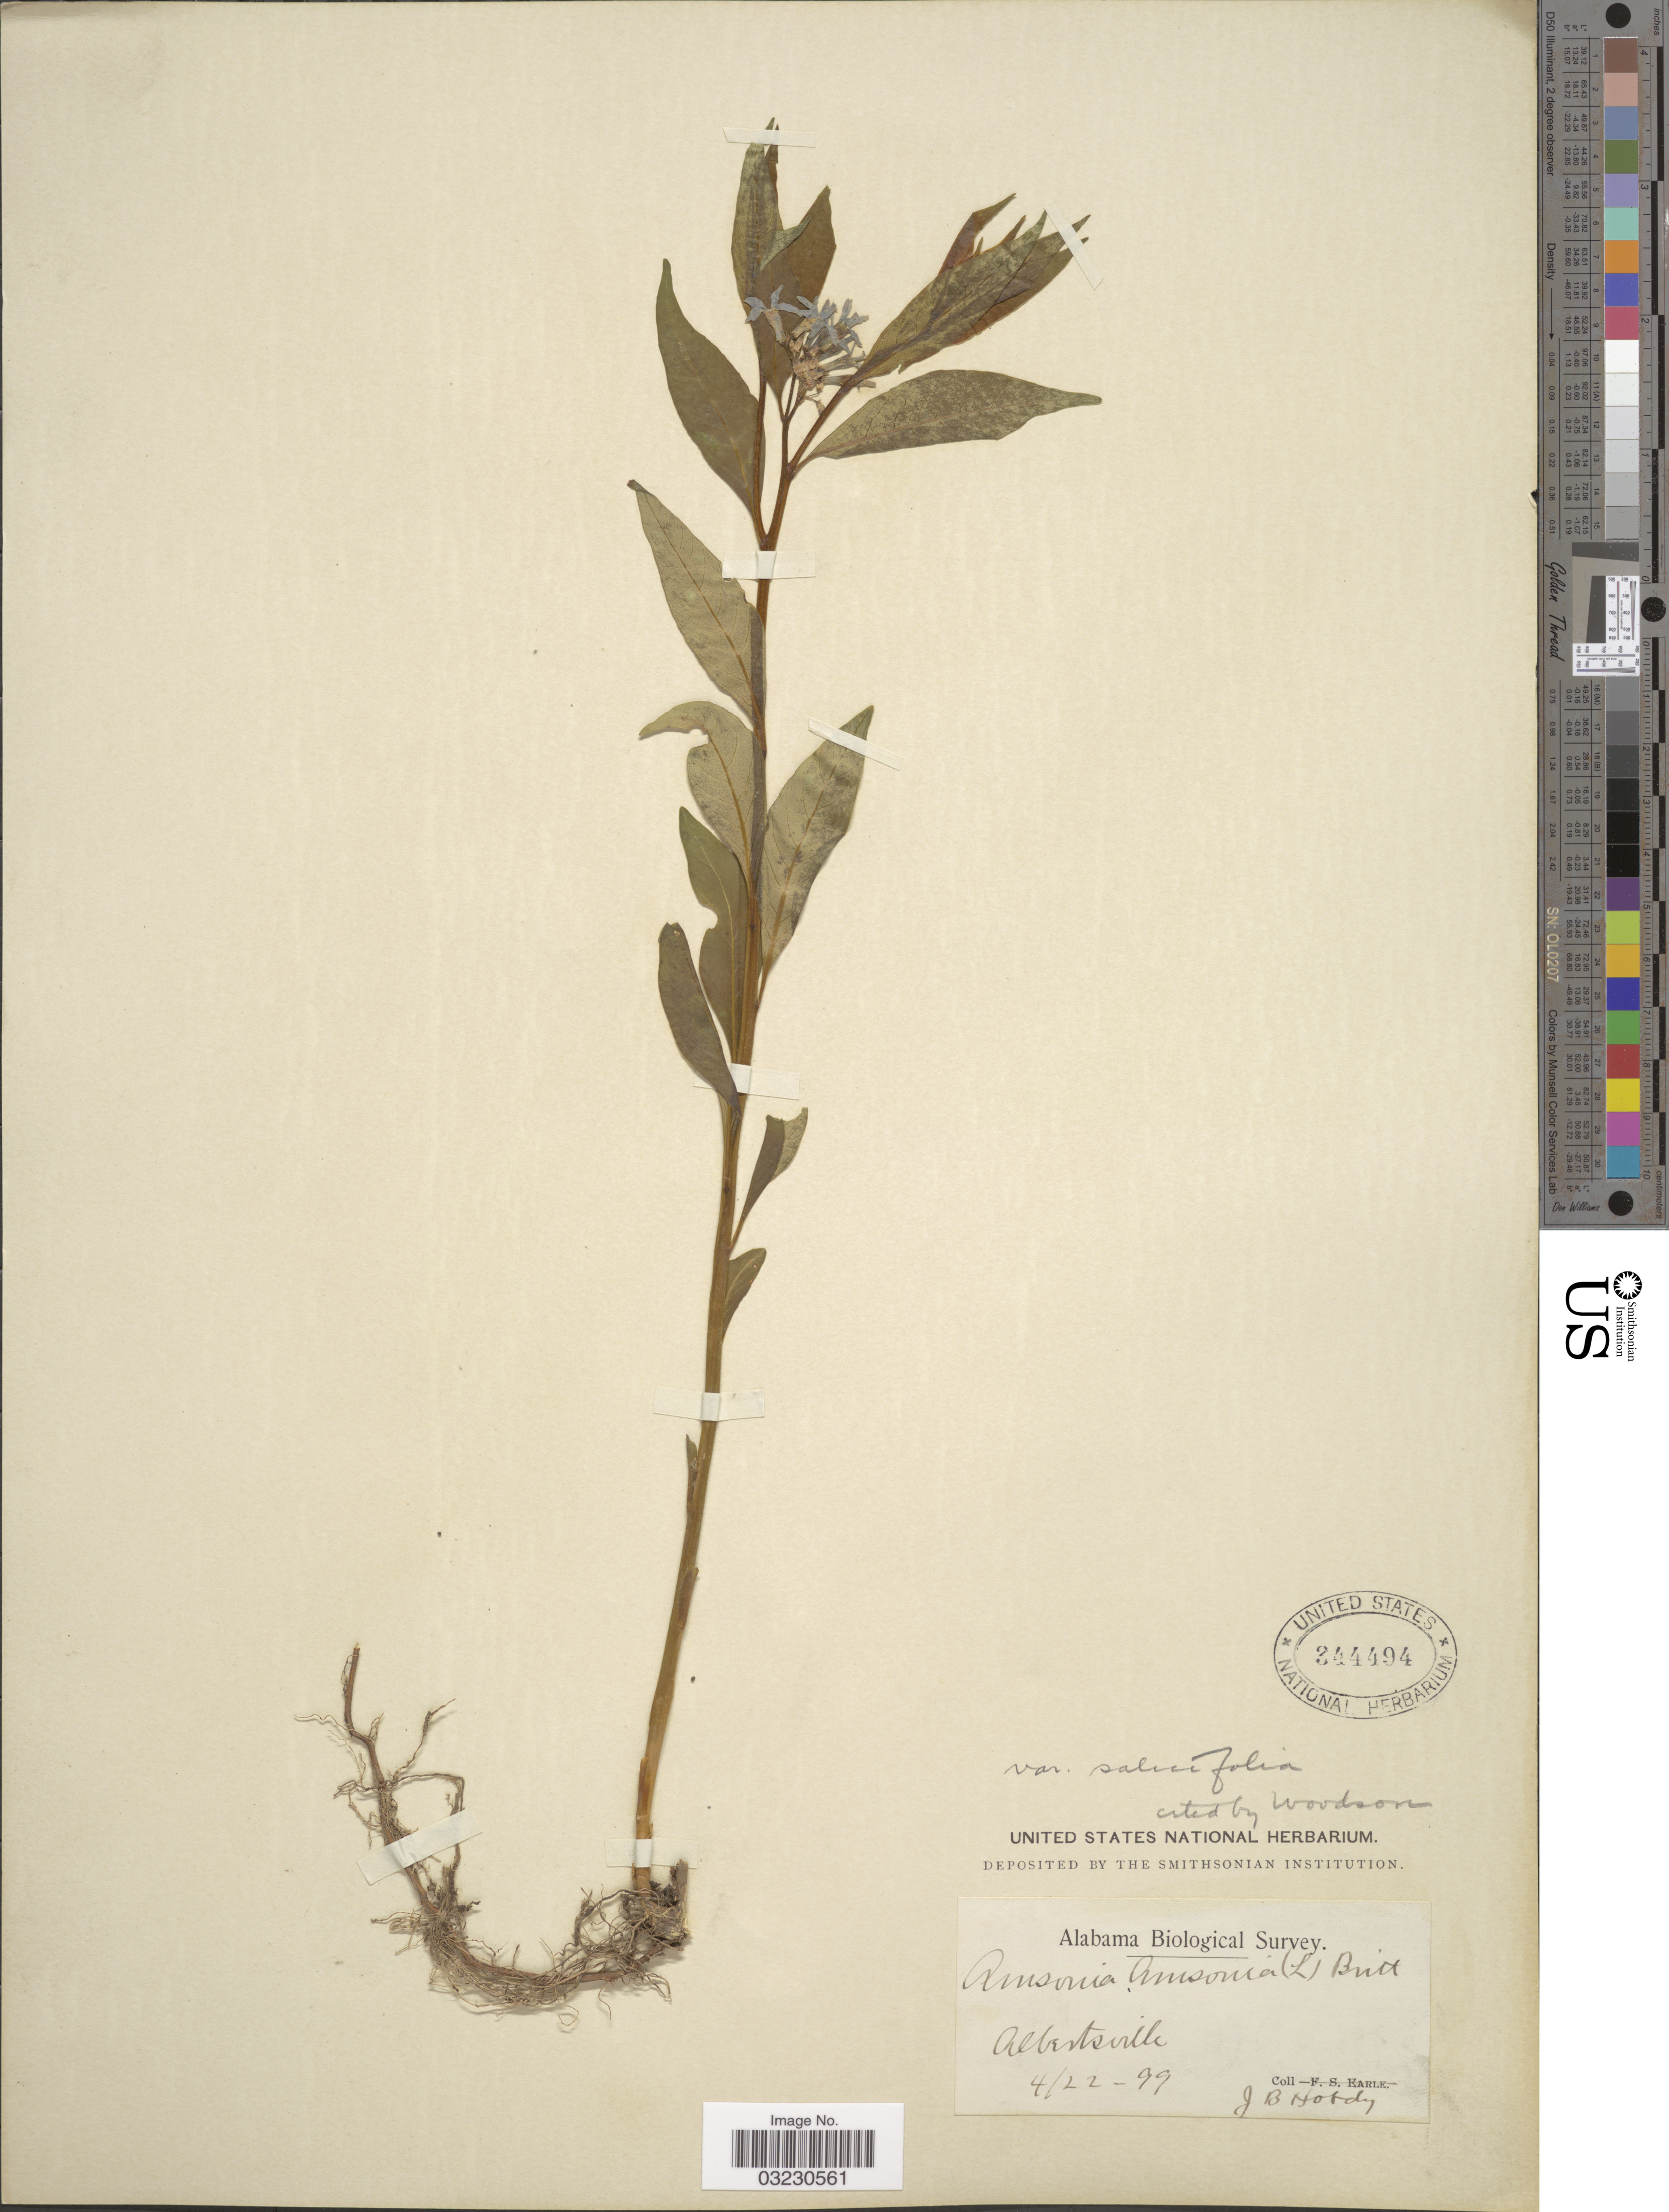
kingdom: Plantae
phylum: Tracheophyta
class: Magnoliopsida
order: Gentianales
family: Apocynaceae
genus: Amsonia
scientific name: Amsonia tabernaemontana var. salicifolia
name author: (Pursh) Woodson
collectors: J. Hobdy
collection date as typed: Transcribed d/m/y: 22/4/99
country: United States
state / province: Alabama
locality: Alabama Biological Survey. Albertsville.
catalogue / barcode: US 344494